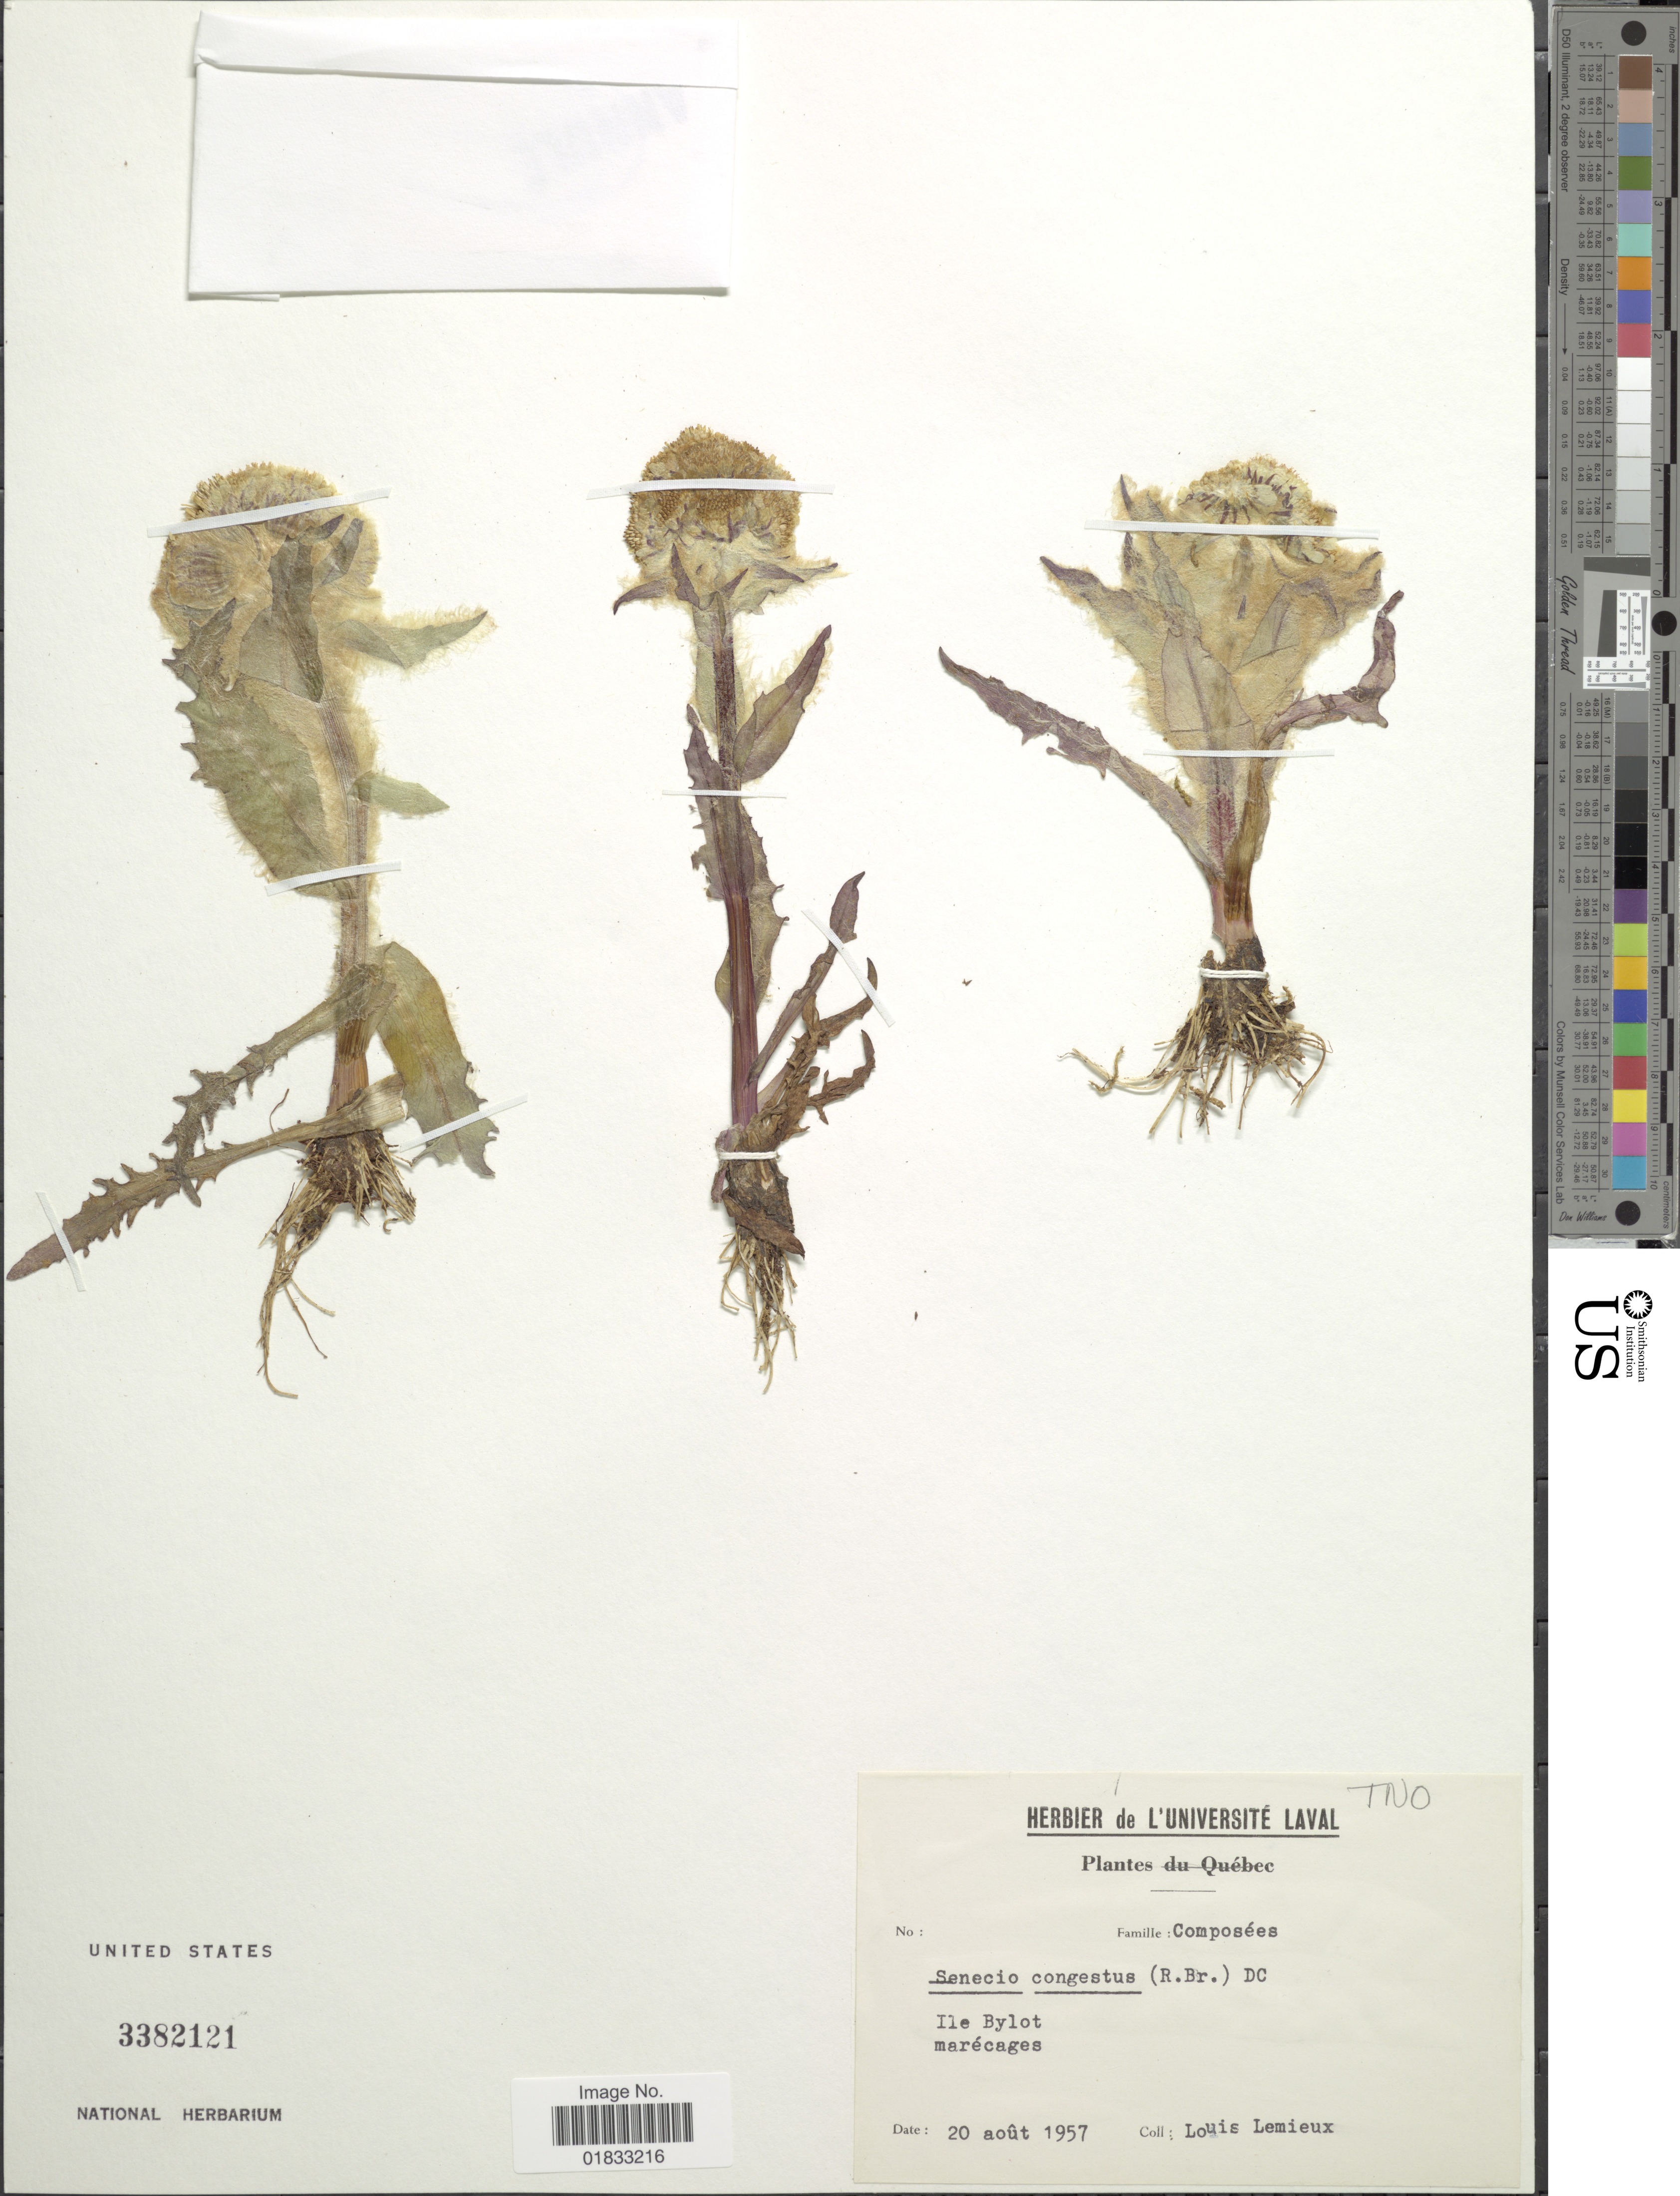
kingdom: Plantae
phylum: Tracheophyta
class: Magnoliopsida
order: Asterales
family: Asteraceae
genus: Tephroseris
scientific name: Tephroseris palustris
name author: (L.) Rchb.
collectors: L. Lemieux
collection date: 1957-08-20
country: Canada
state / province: Nunavut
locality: Ile Bylot, marecages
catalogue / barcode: US 3382121